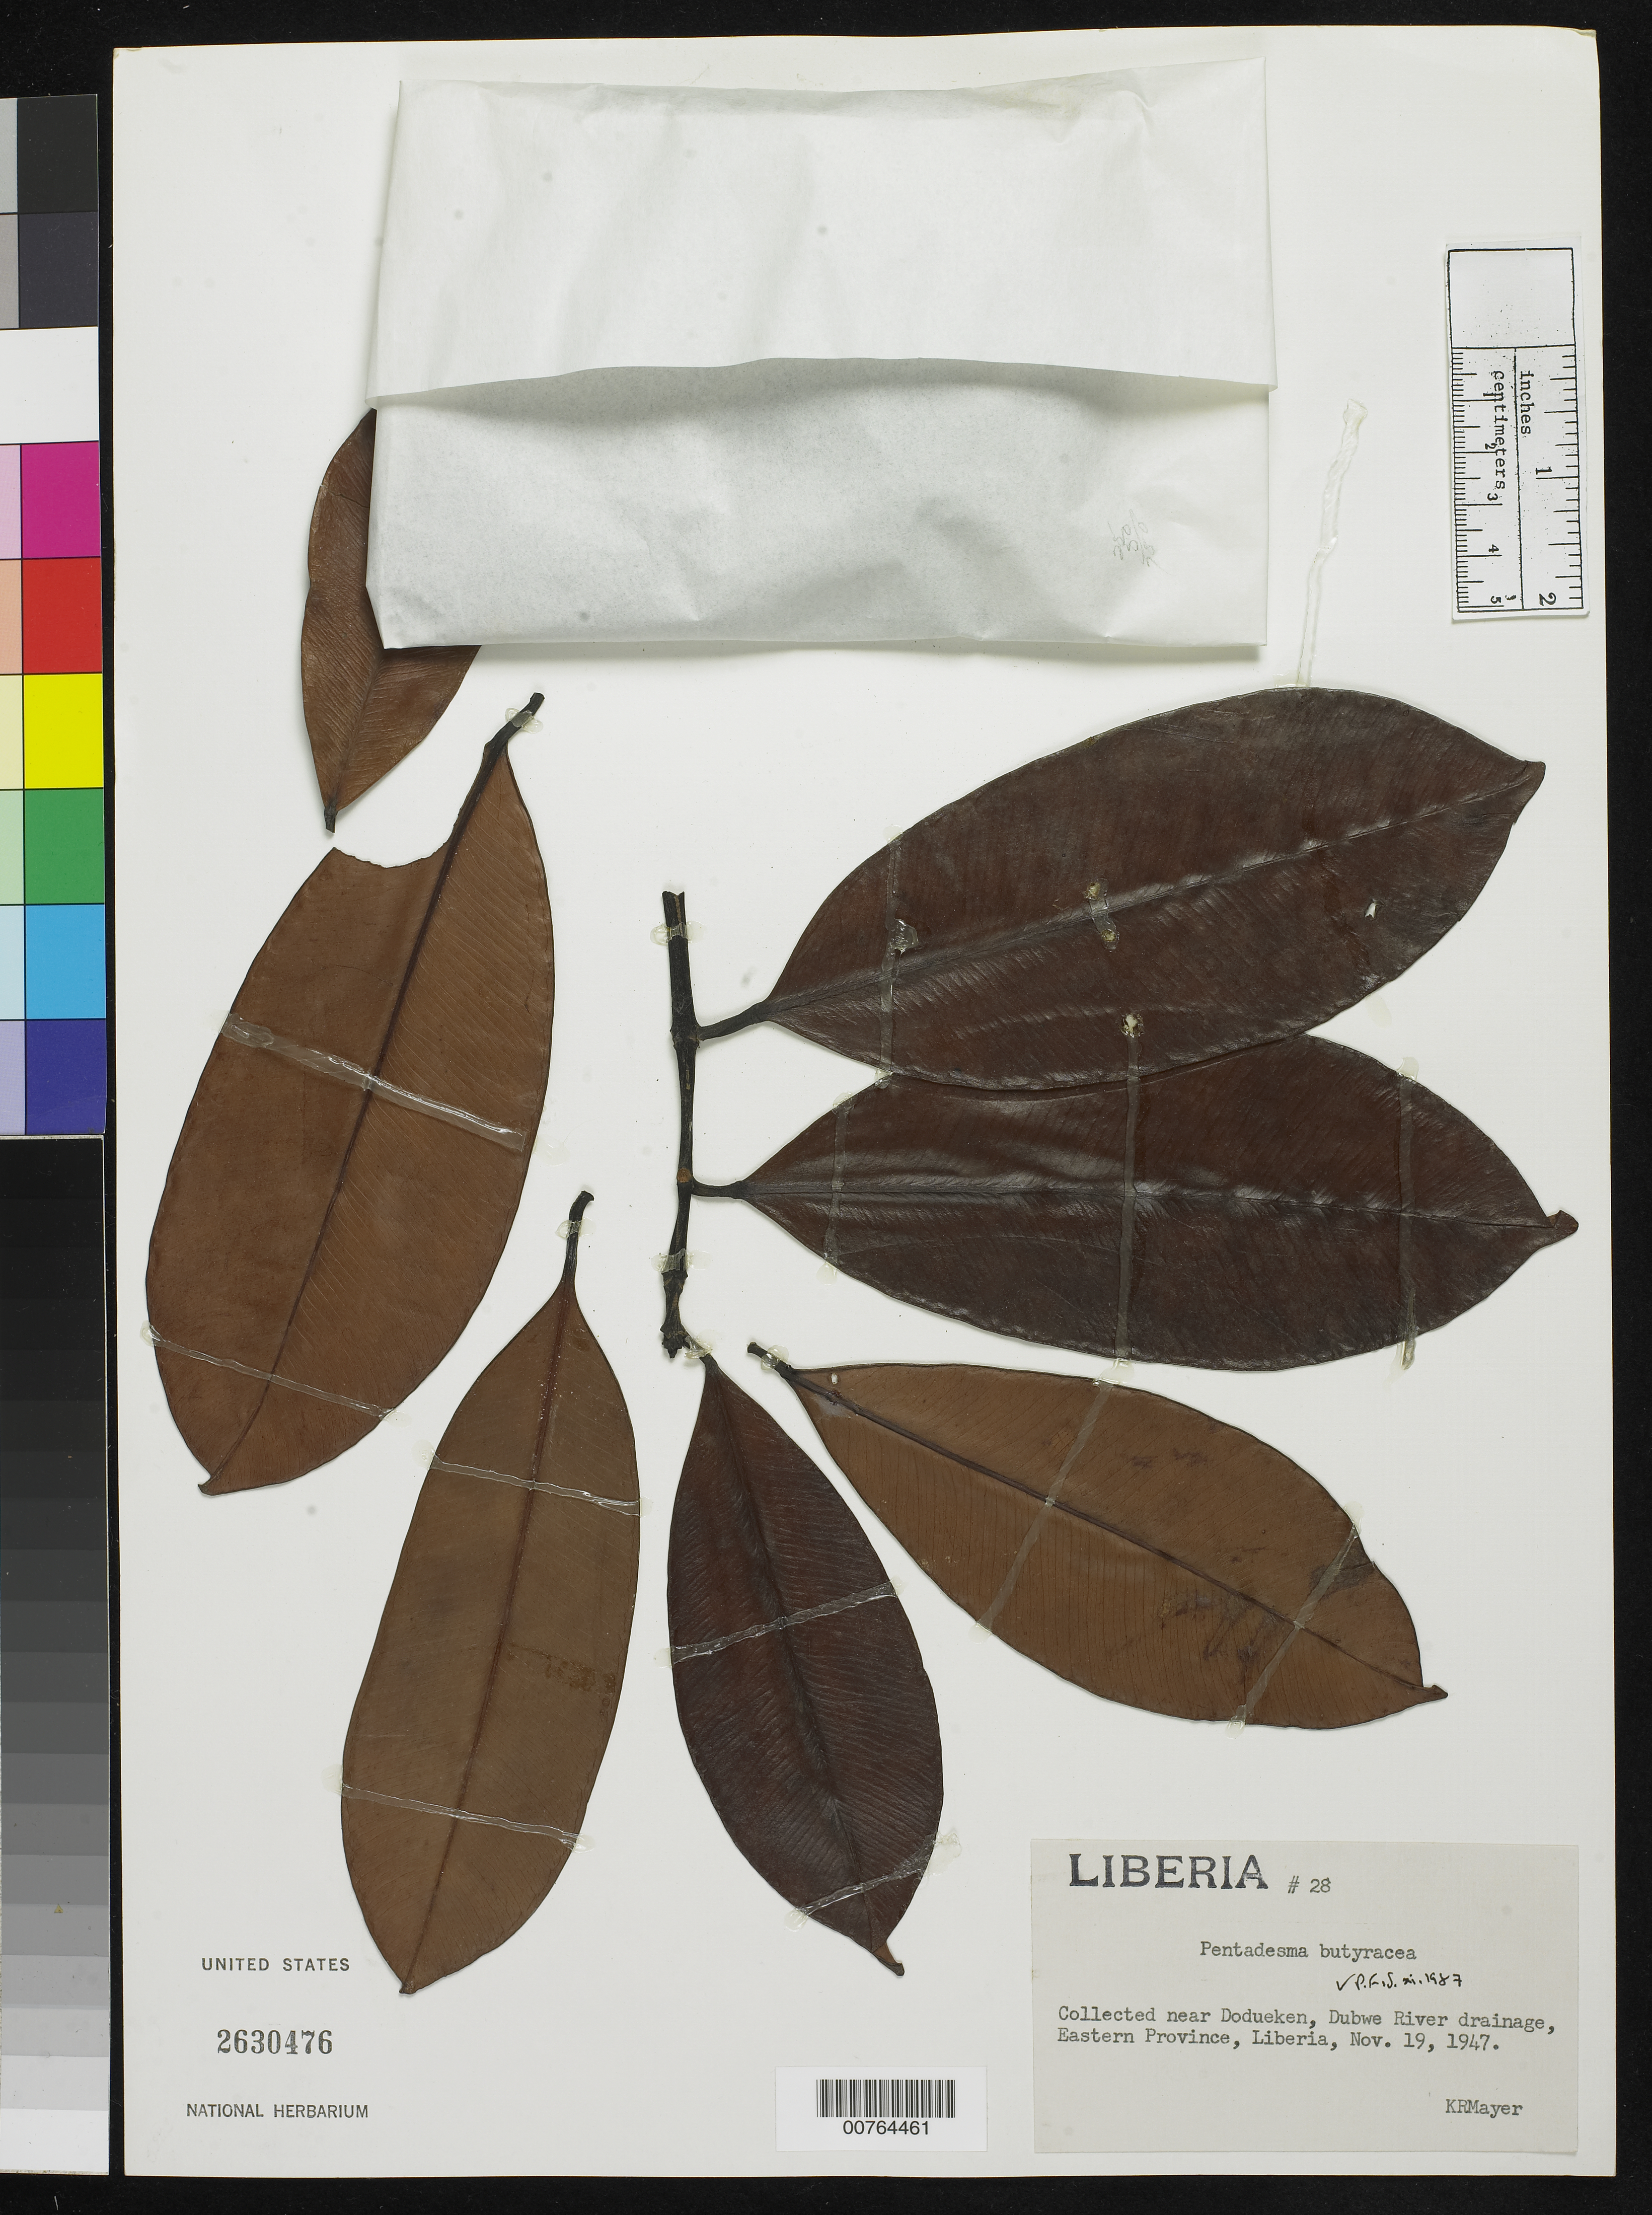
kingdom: Plantae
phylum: Tracheophyta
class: Magnoliopsida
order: Malpighiales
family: Clusiaceae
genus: Pentadesma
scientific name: Pentadesma butyracea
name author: Sabine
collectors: K. R. Mayer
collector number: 28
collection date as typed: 19 Nov 1947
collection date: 1947-11-19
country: Liberia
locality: Eastern Province: Dubwe River drainage, near Dodueken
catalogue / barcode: US 2630476